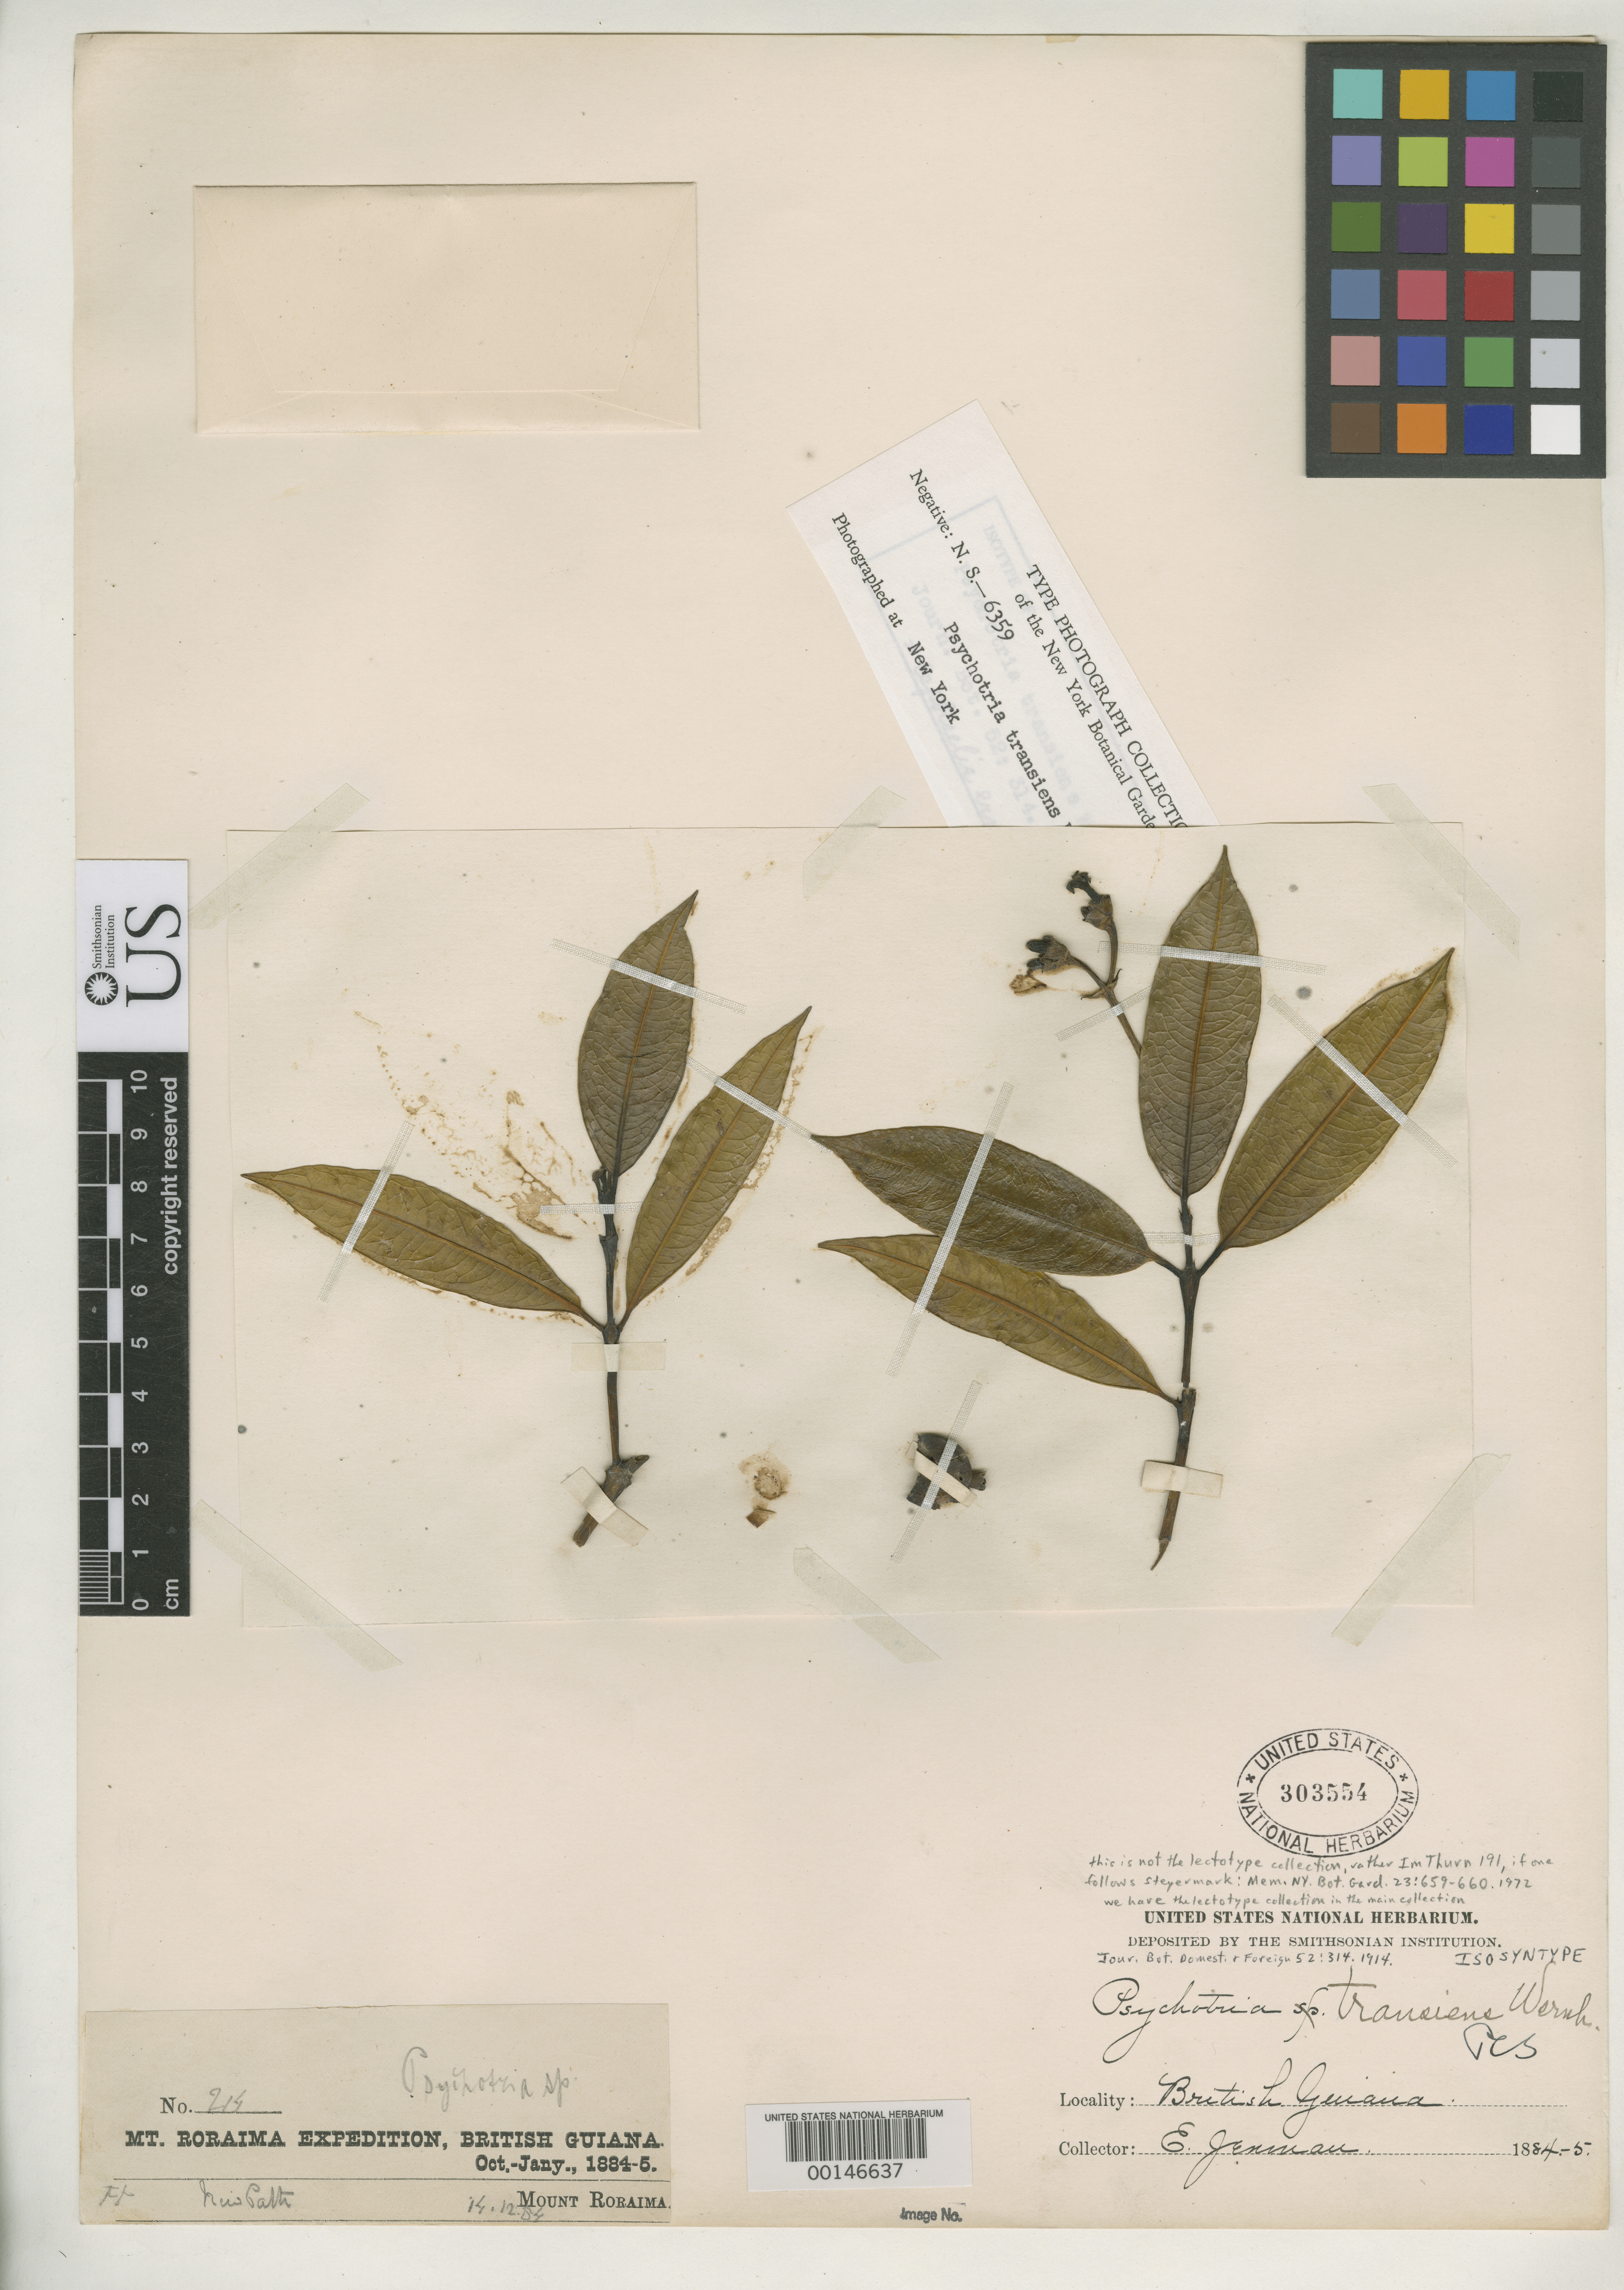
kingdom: Plantae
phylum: Tracheophyta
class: Magnoliopsida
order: Gentianales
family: Rubiaceae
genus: Psychotria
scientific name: Psychotria transiens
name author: Wernham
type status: Syntype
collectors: E. F. im Thurn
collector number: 214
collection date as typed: Oct 1884 to -- Jan 1885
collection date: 1884-10/1885-01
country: Guyana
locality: Mt. Roraima.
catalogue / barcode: US 303554